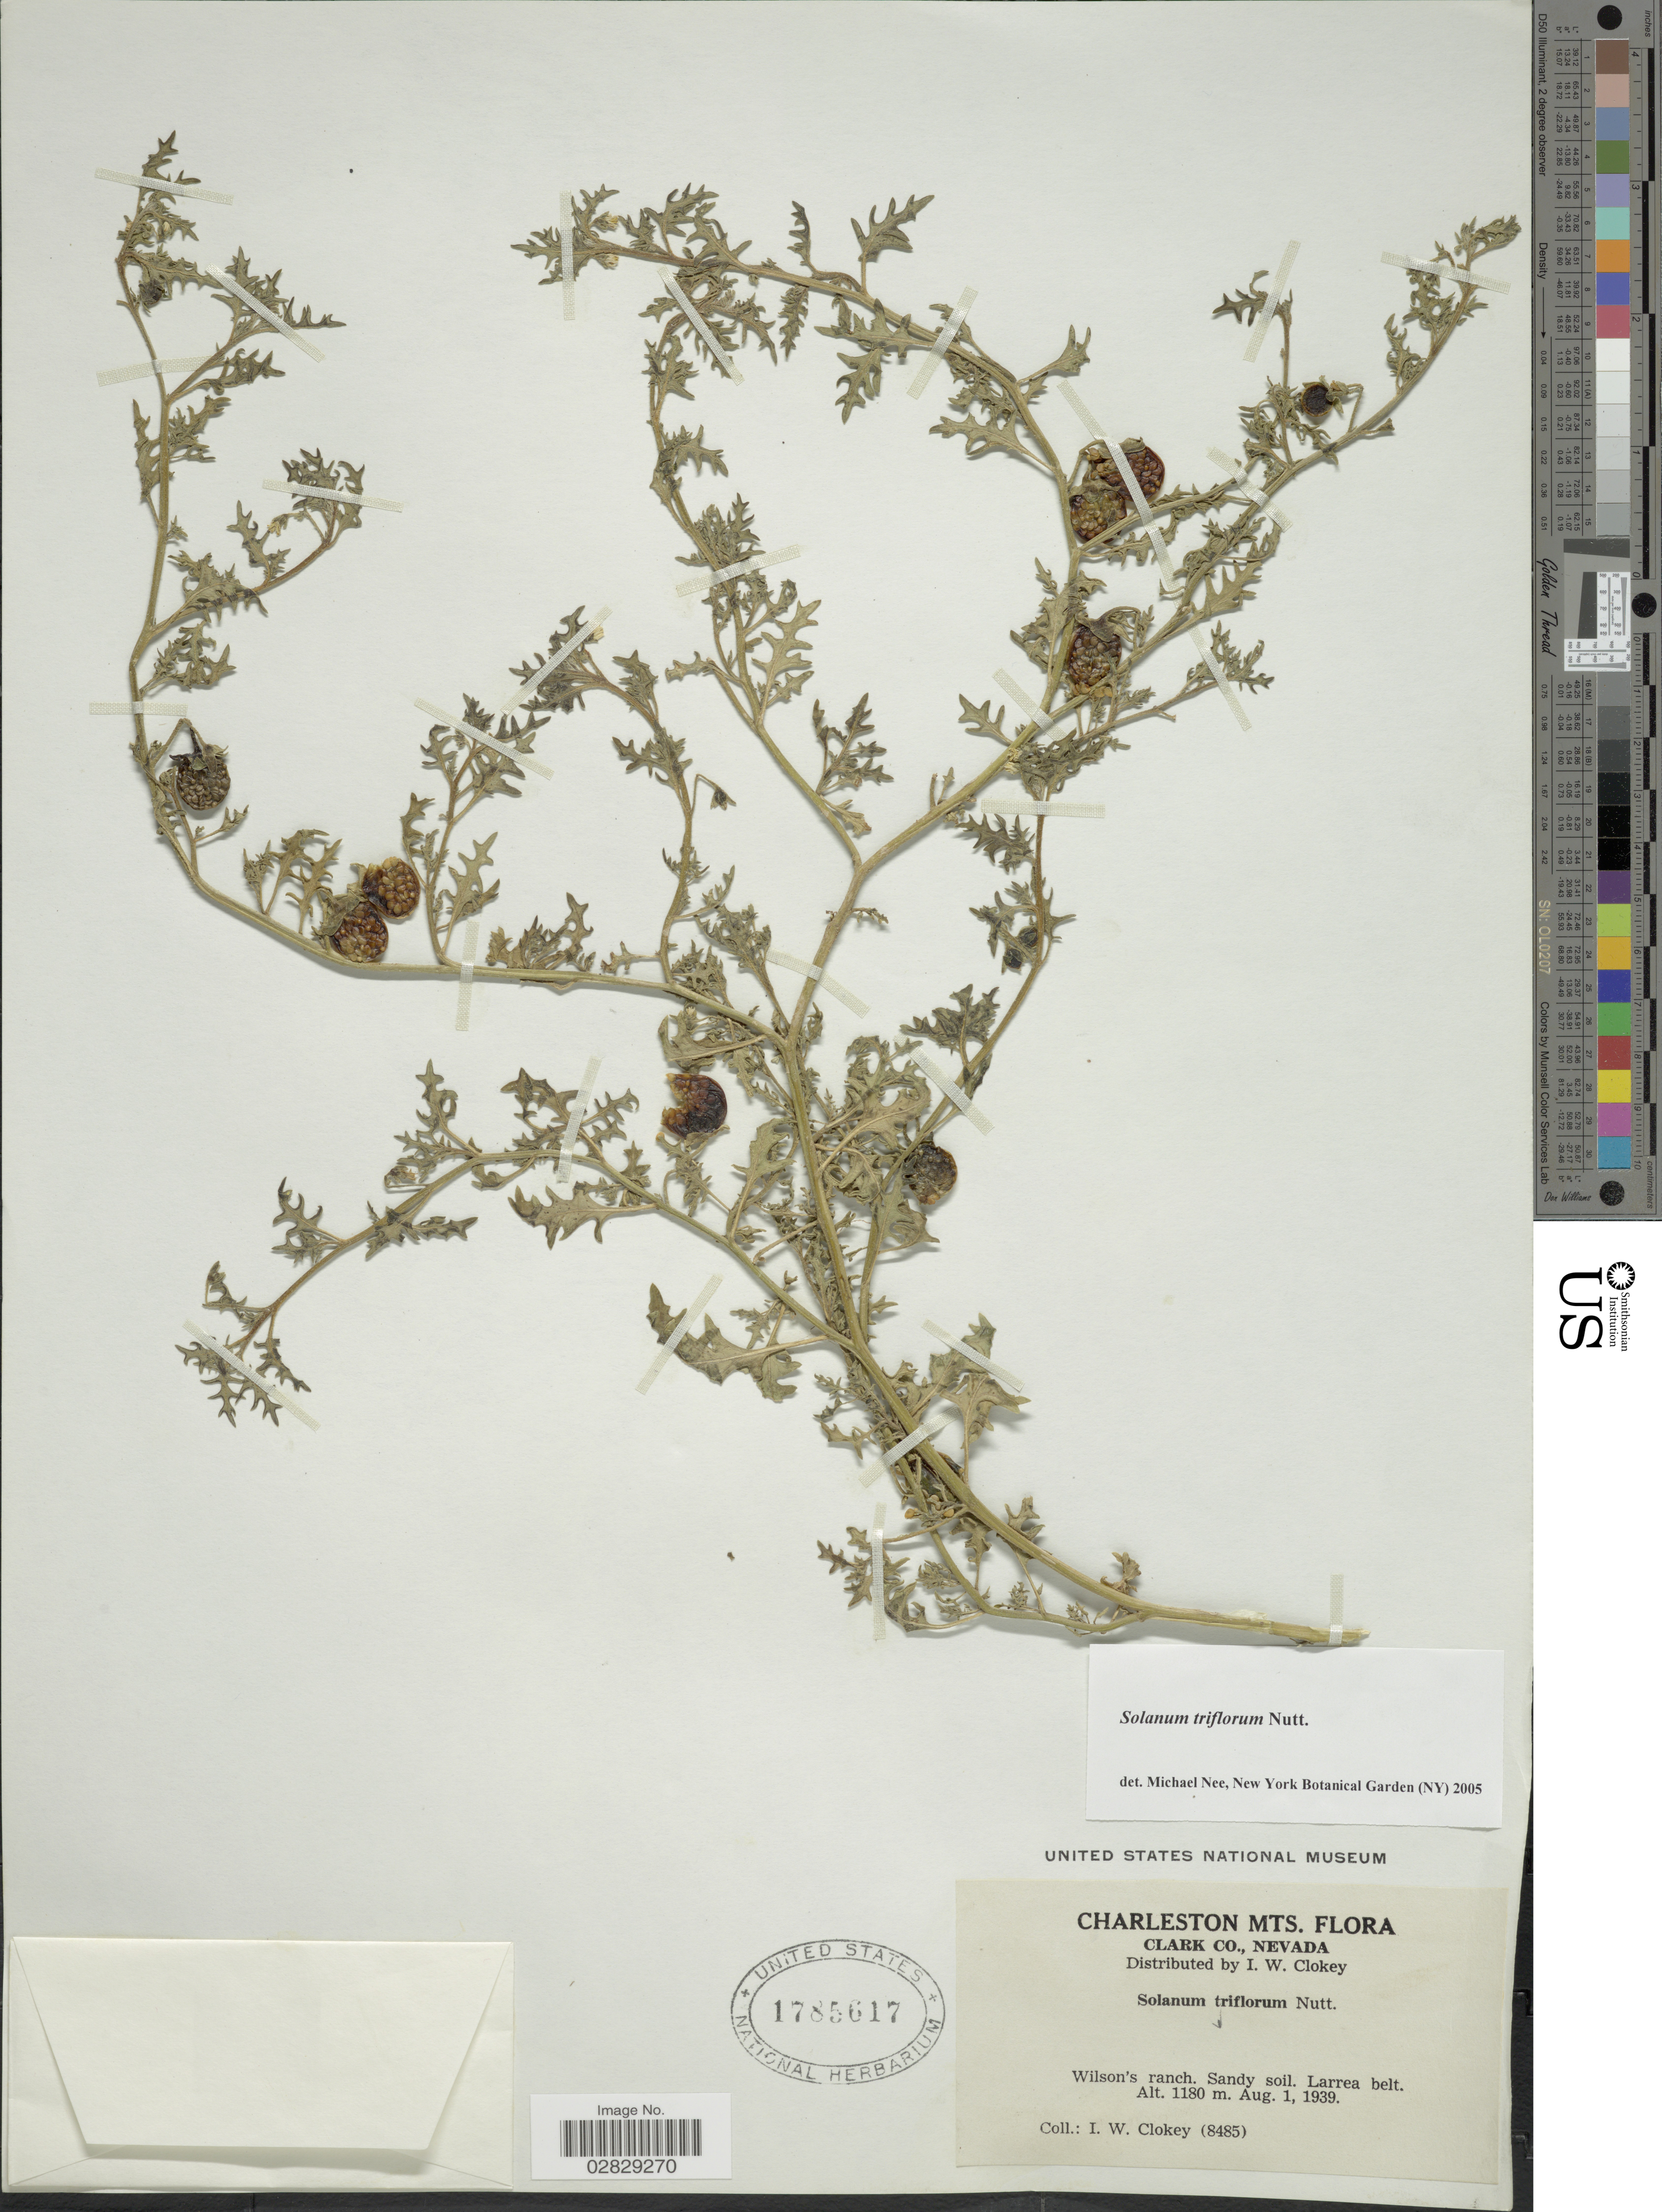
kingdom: Plantae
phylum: Tracheophyta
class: Magnoliopsida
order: Solanales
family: Solanaceae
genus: Solanum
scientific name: Solanum triflorum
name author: Nutt.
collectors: I. W. Clokey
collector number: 8485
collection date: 1939-08-01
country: United States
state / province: Nevada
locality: Charleston Mts. Clark Co. Wilson's ranch. Sandy soil. Larrea belt.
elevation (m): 1180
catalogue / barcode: US 1785617